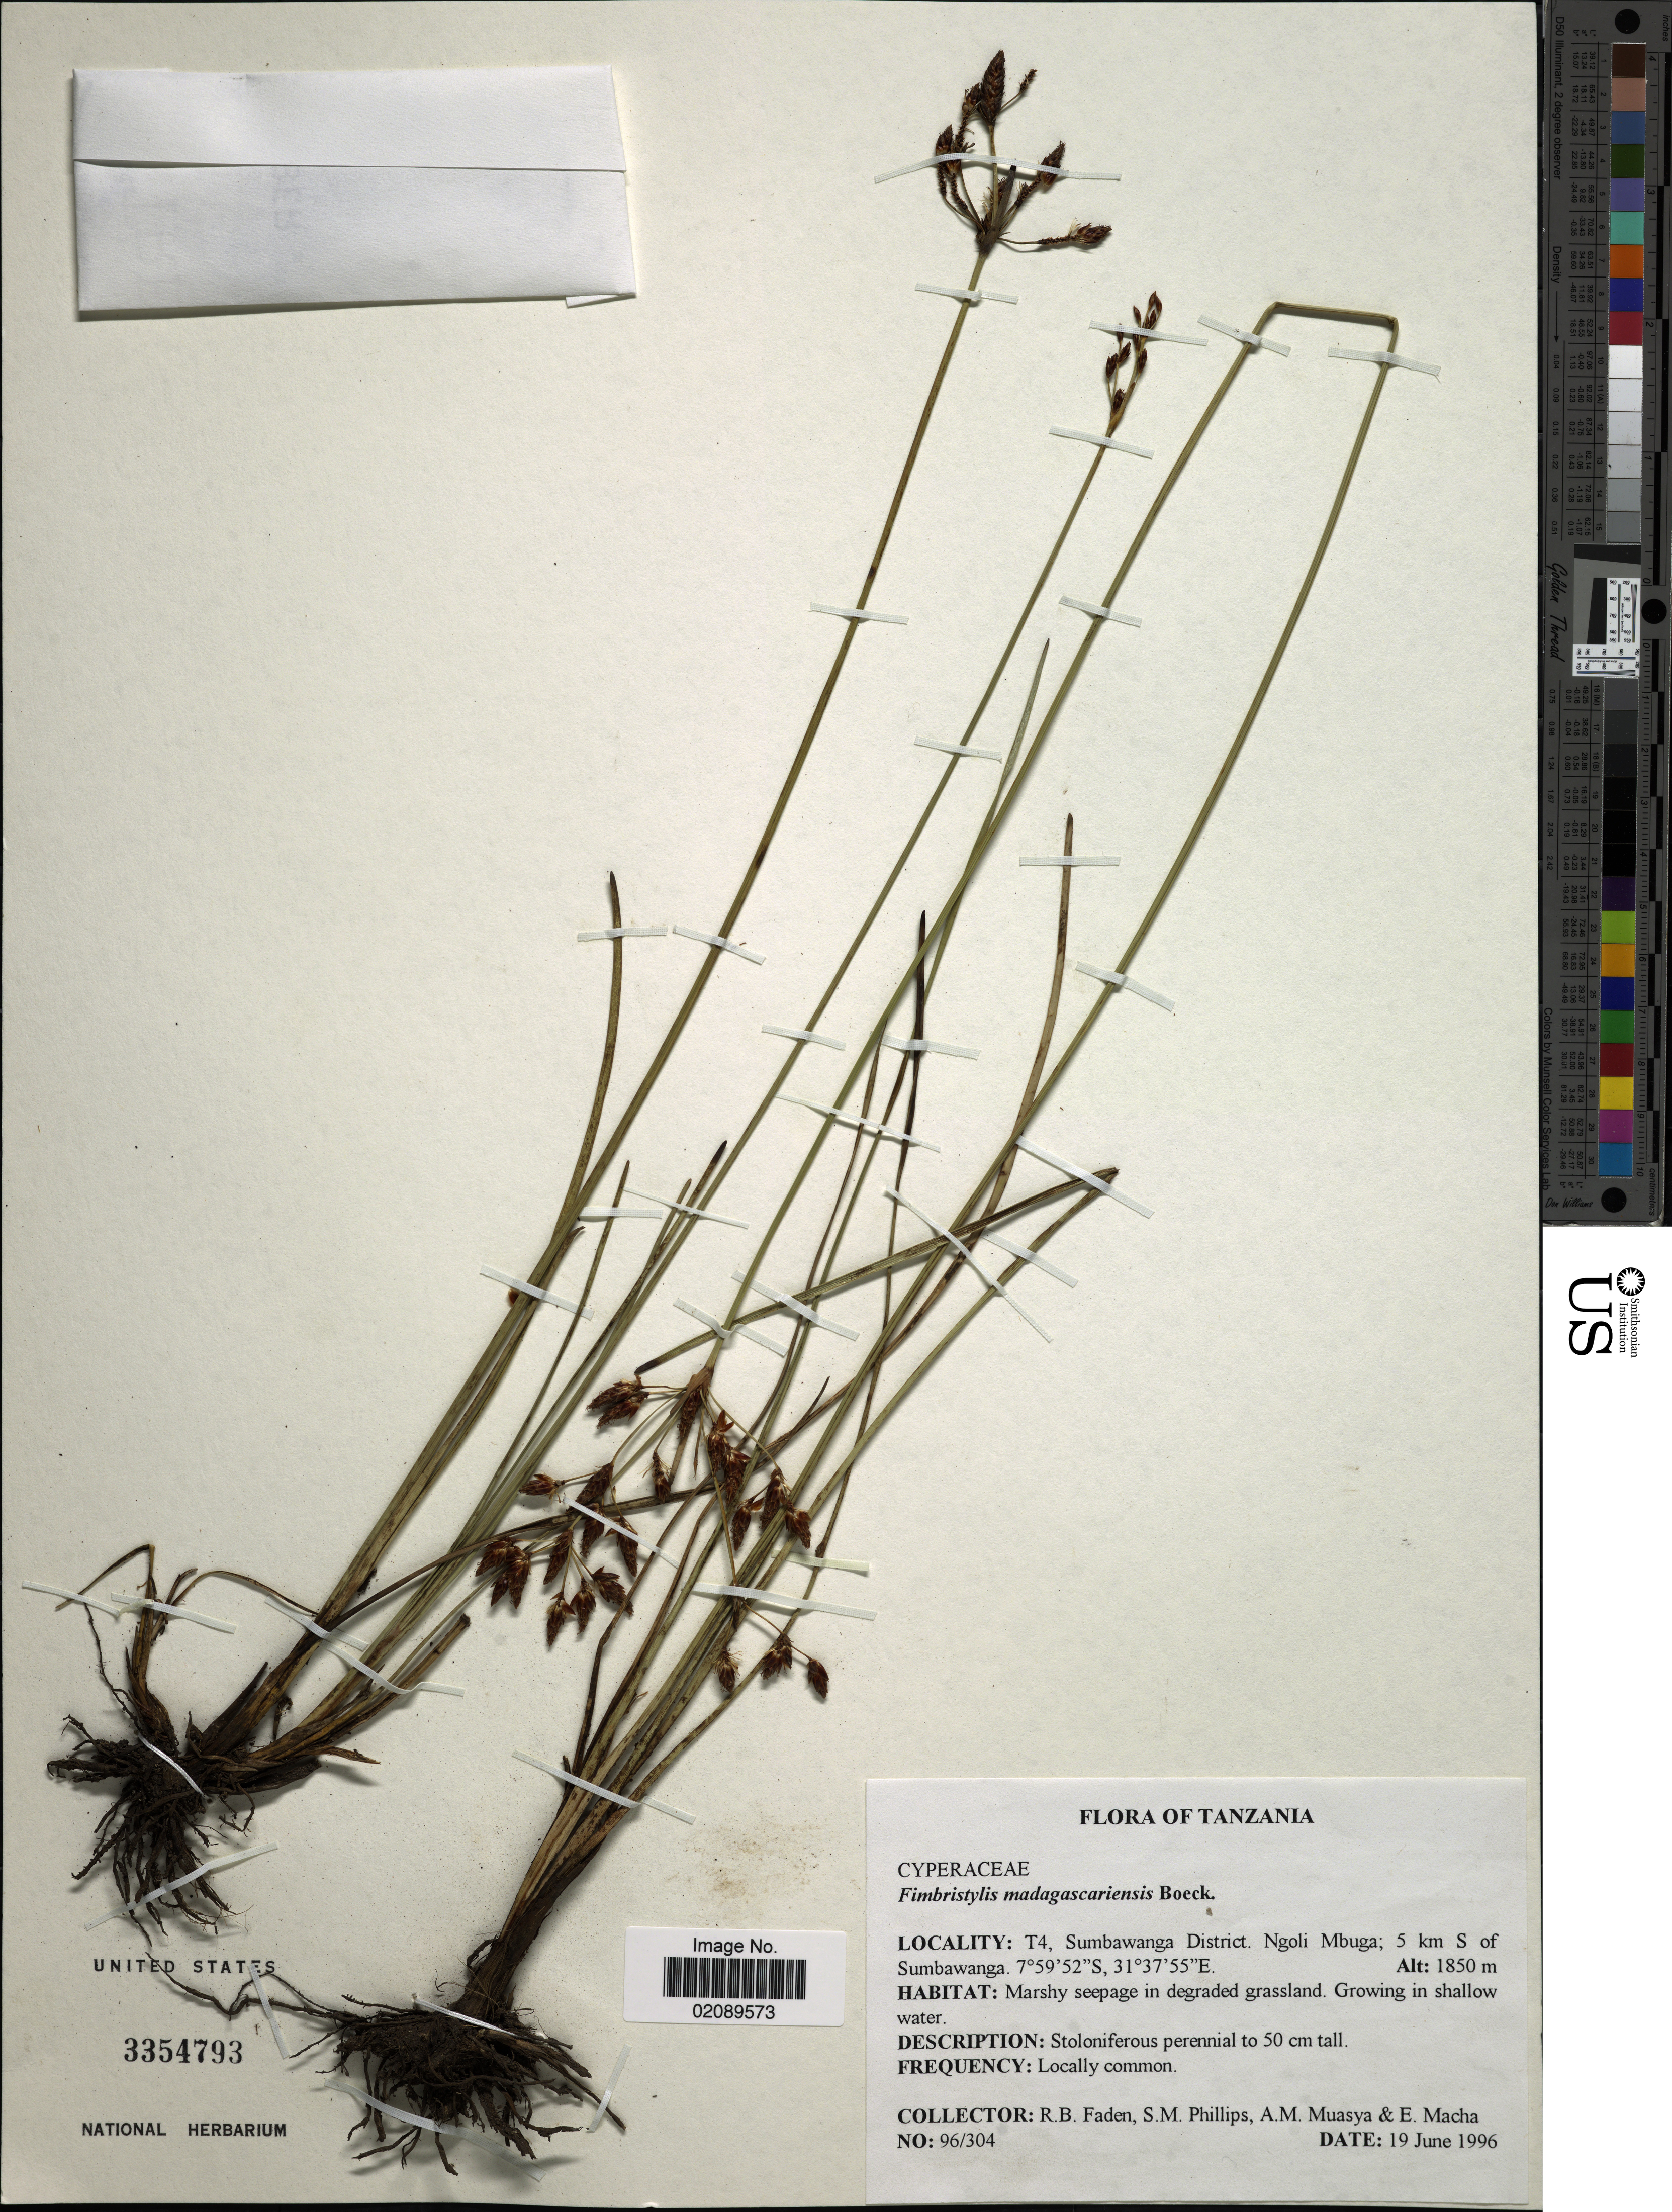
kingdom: Plantae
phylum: Tracheophyta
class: Liliopsida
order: Poales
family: Cyperaceae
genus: Fimbristylis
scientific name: Fimbristylis madagascariensis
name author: Boeckeler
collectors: R. B. Faden, S. M. Phillips, A. Muasya & E. Macha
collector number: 96/304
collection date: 1996-06-19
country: Tanzania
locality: T4, Sumbawanga District, Ngoli Mbuga, 5 km S of Sumbawanga, marshy seepage in degraded grassland, in shallow water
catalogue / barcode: US 3354793